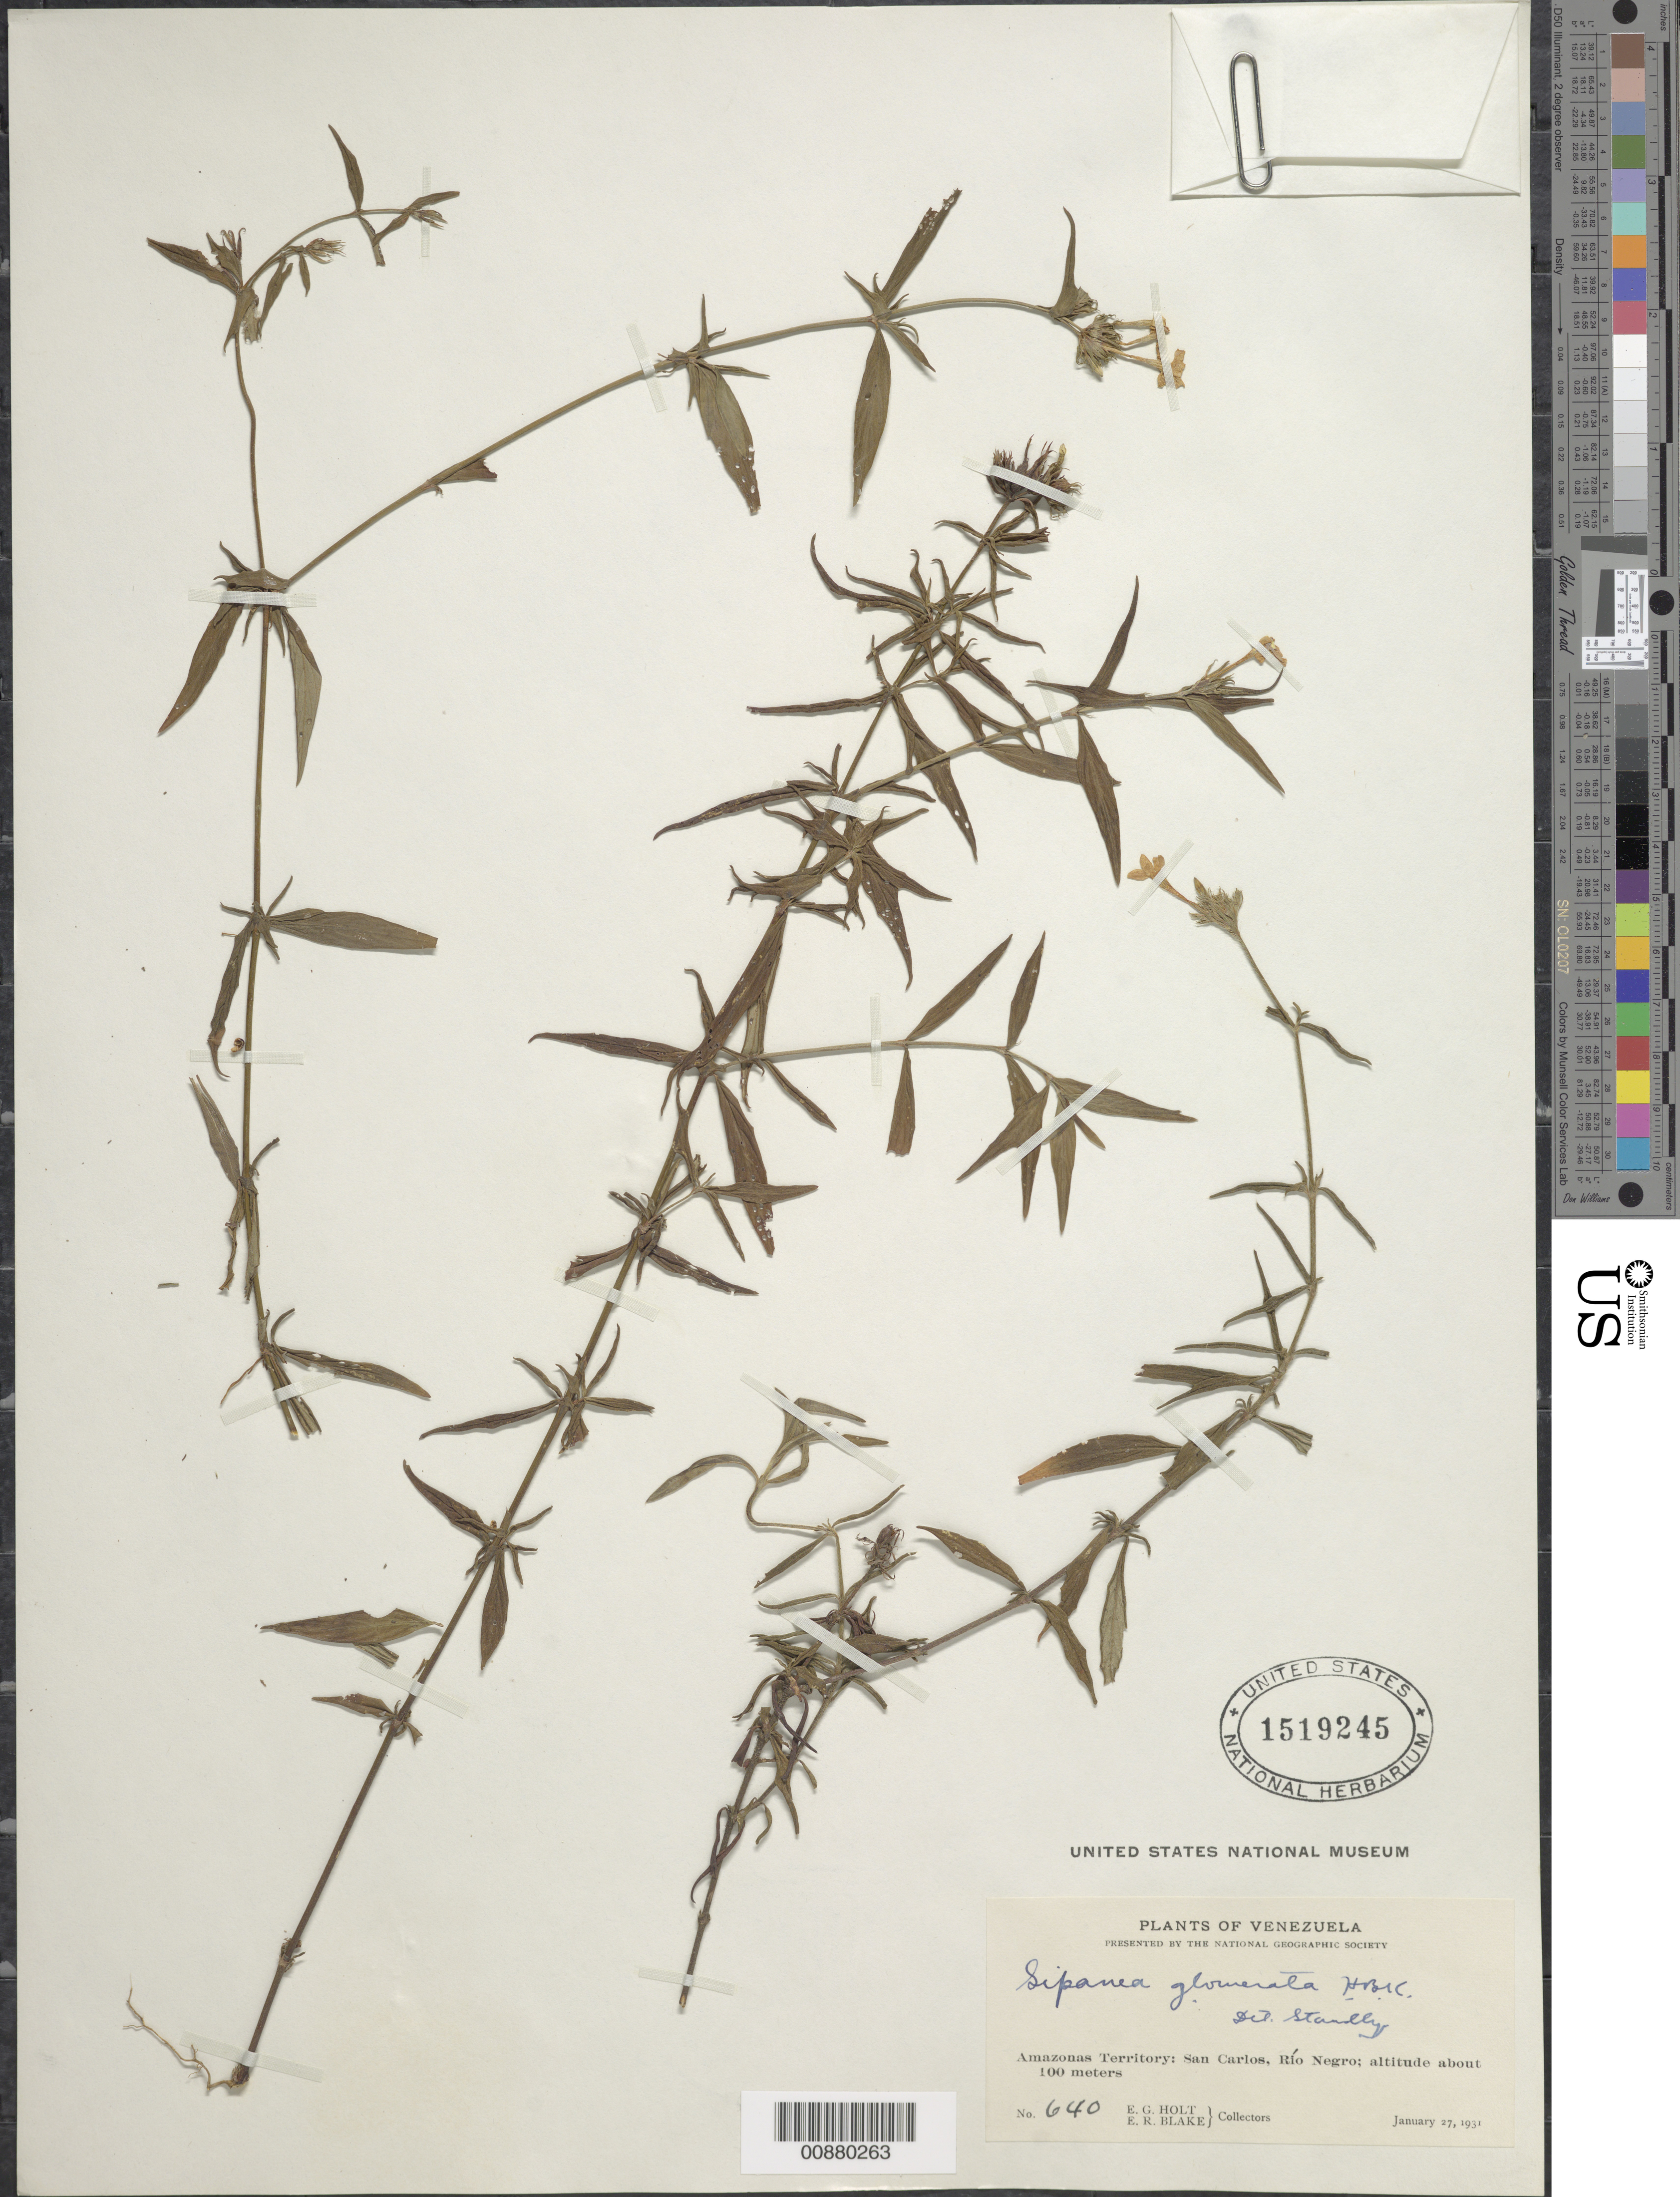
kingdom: Plantae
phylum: Tracheophyta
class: Magnoliopsida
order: Gentianales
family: Rubiaceae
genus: Sipanea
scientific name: Sipanea glomerata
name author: Kunth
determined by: Standley, Paul C.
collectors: E. Holt & E. R. Blake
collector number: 640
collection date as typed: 27-Jan-31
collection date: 1931-01-27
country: Venezuela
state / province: Amazonas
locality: San Carlos, Río Negro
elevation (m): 100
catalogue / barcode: US 1519245